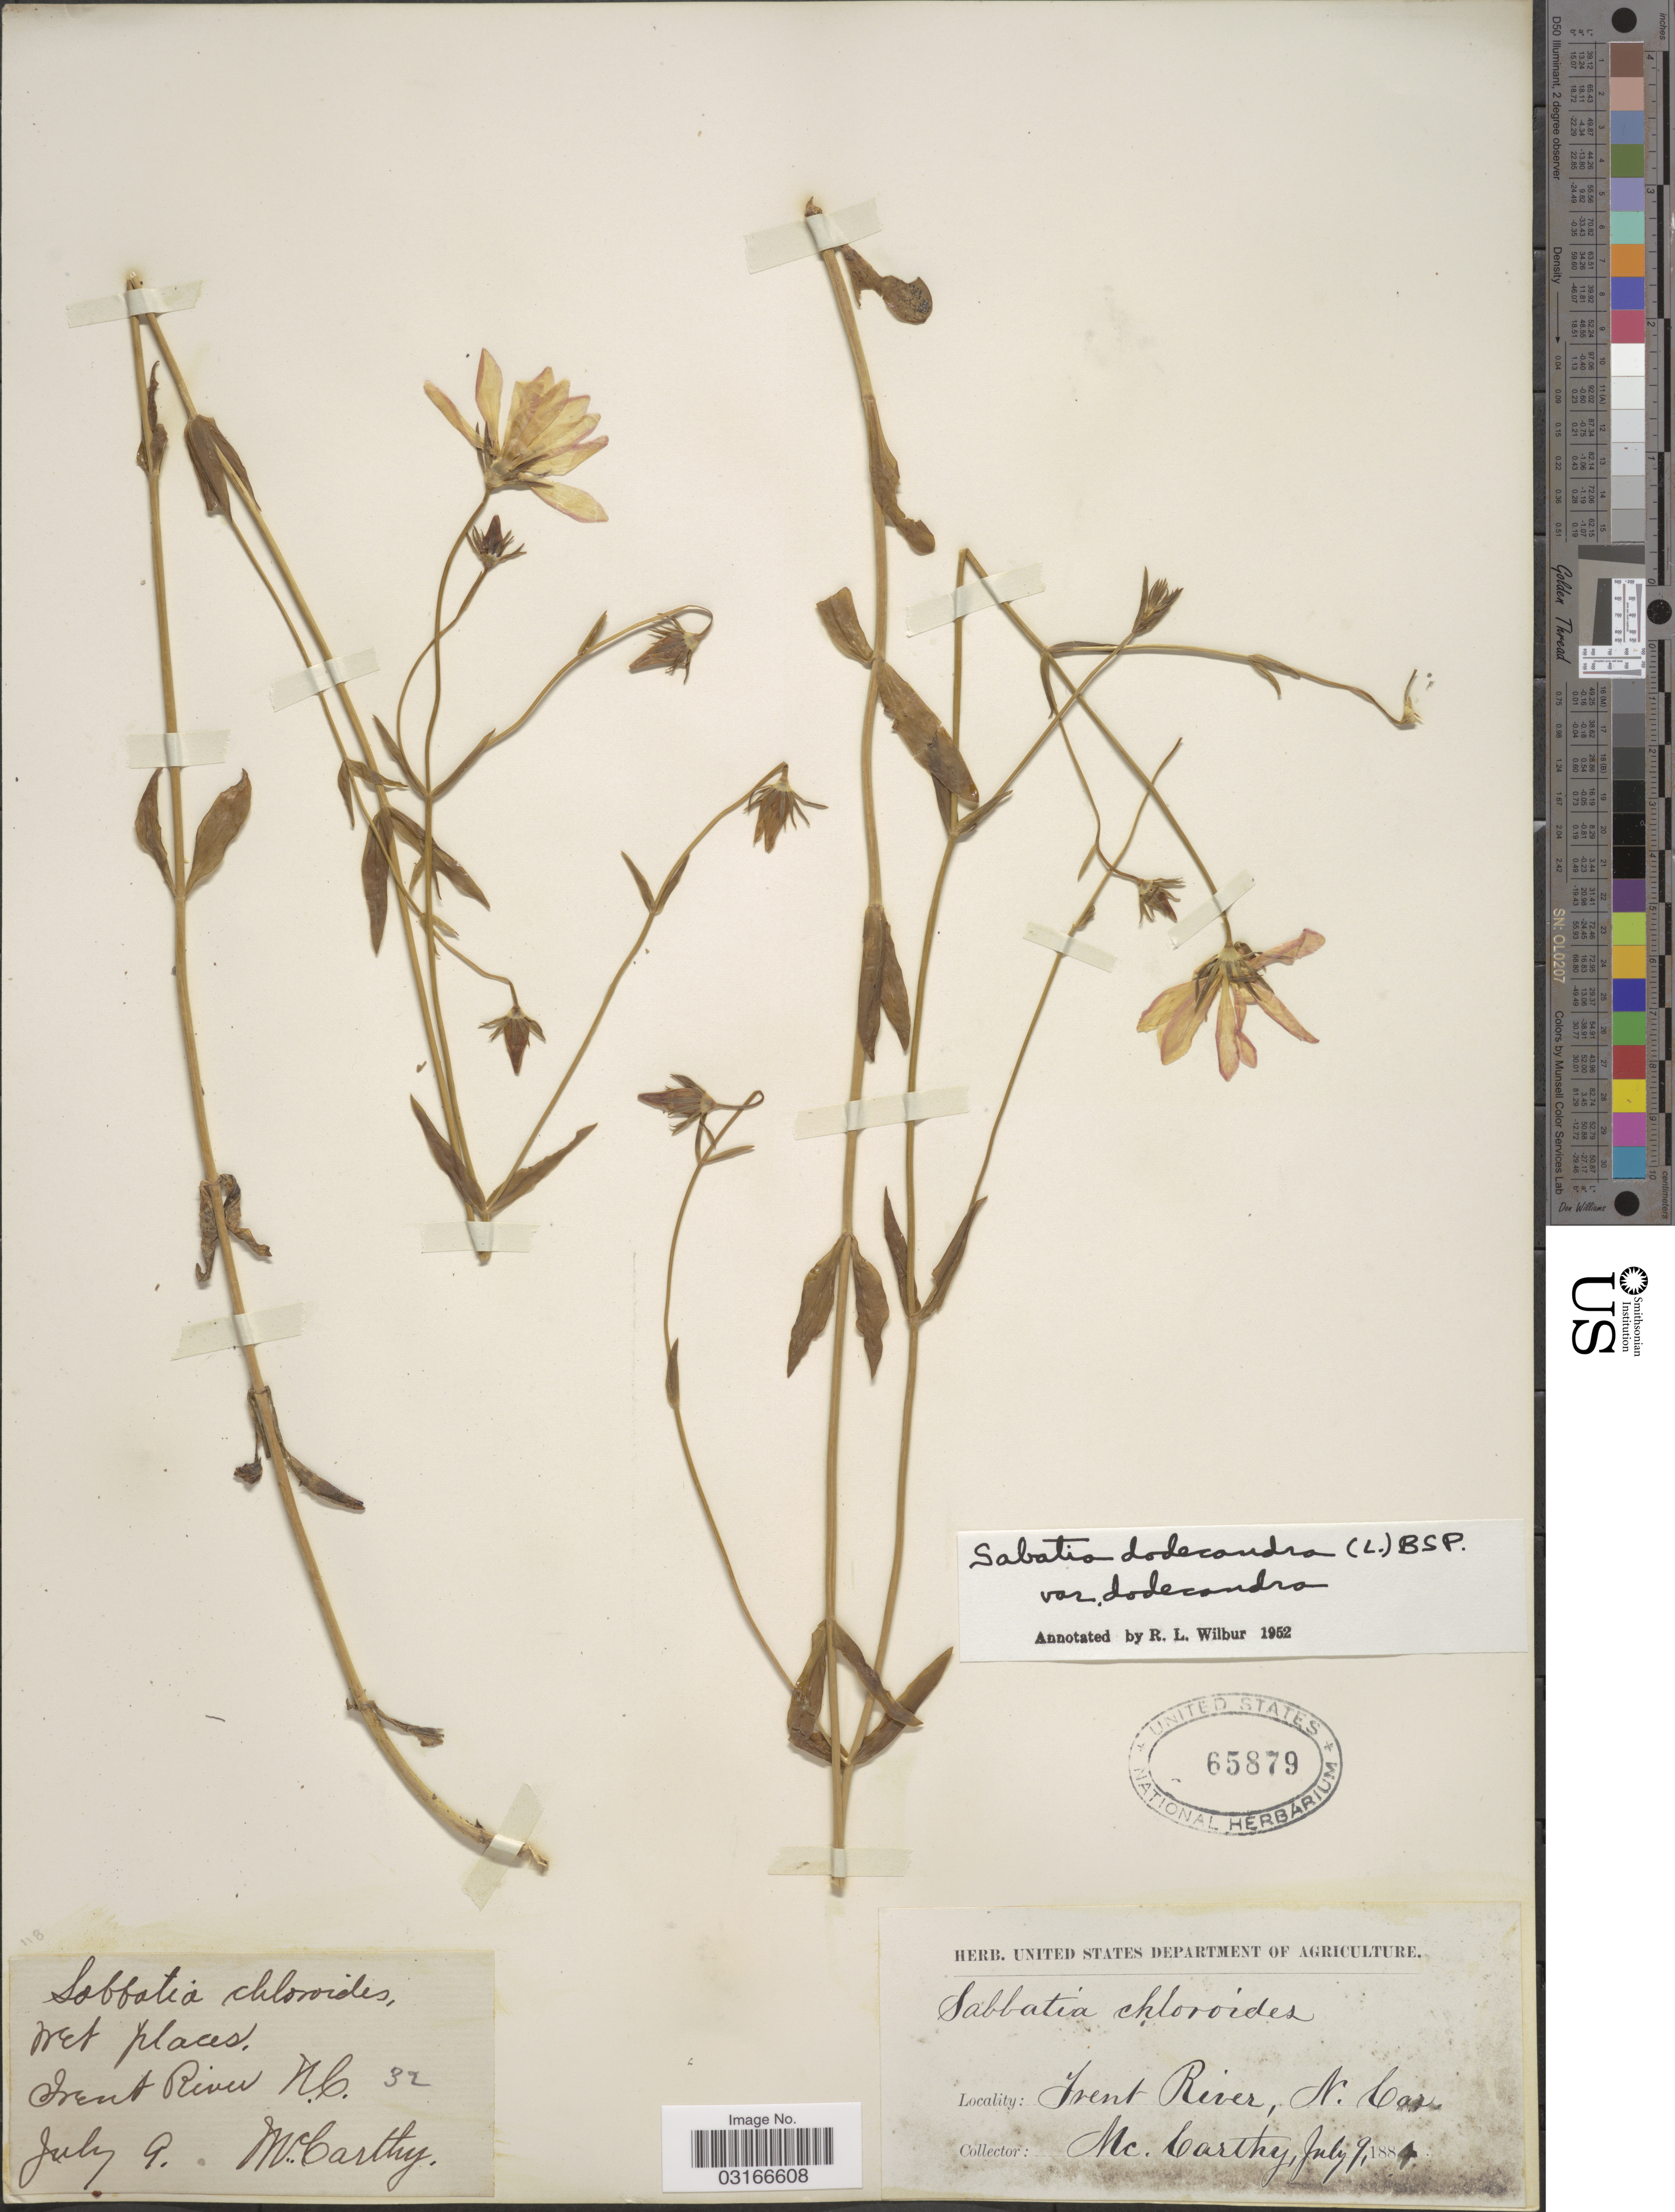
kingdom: Plantae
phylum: Tracheophyta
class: Magnoliopsida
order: Gentianales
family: Gentianaceae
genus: Sabatia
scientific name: Sabatia dodecandra var. dodecandra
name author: (L.) Britton et al.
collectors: -- McCarthy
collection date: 1884-07-09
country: United States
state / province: North Carolina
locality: Trent River, N.C.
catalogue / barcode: US 65879